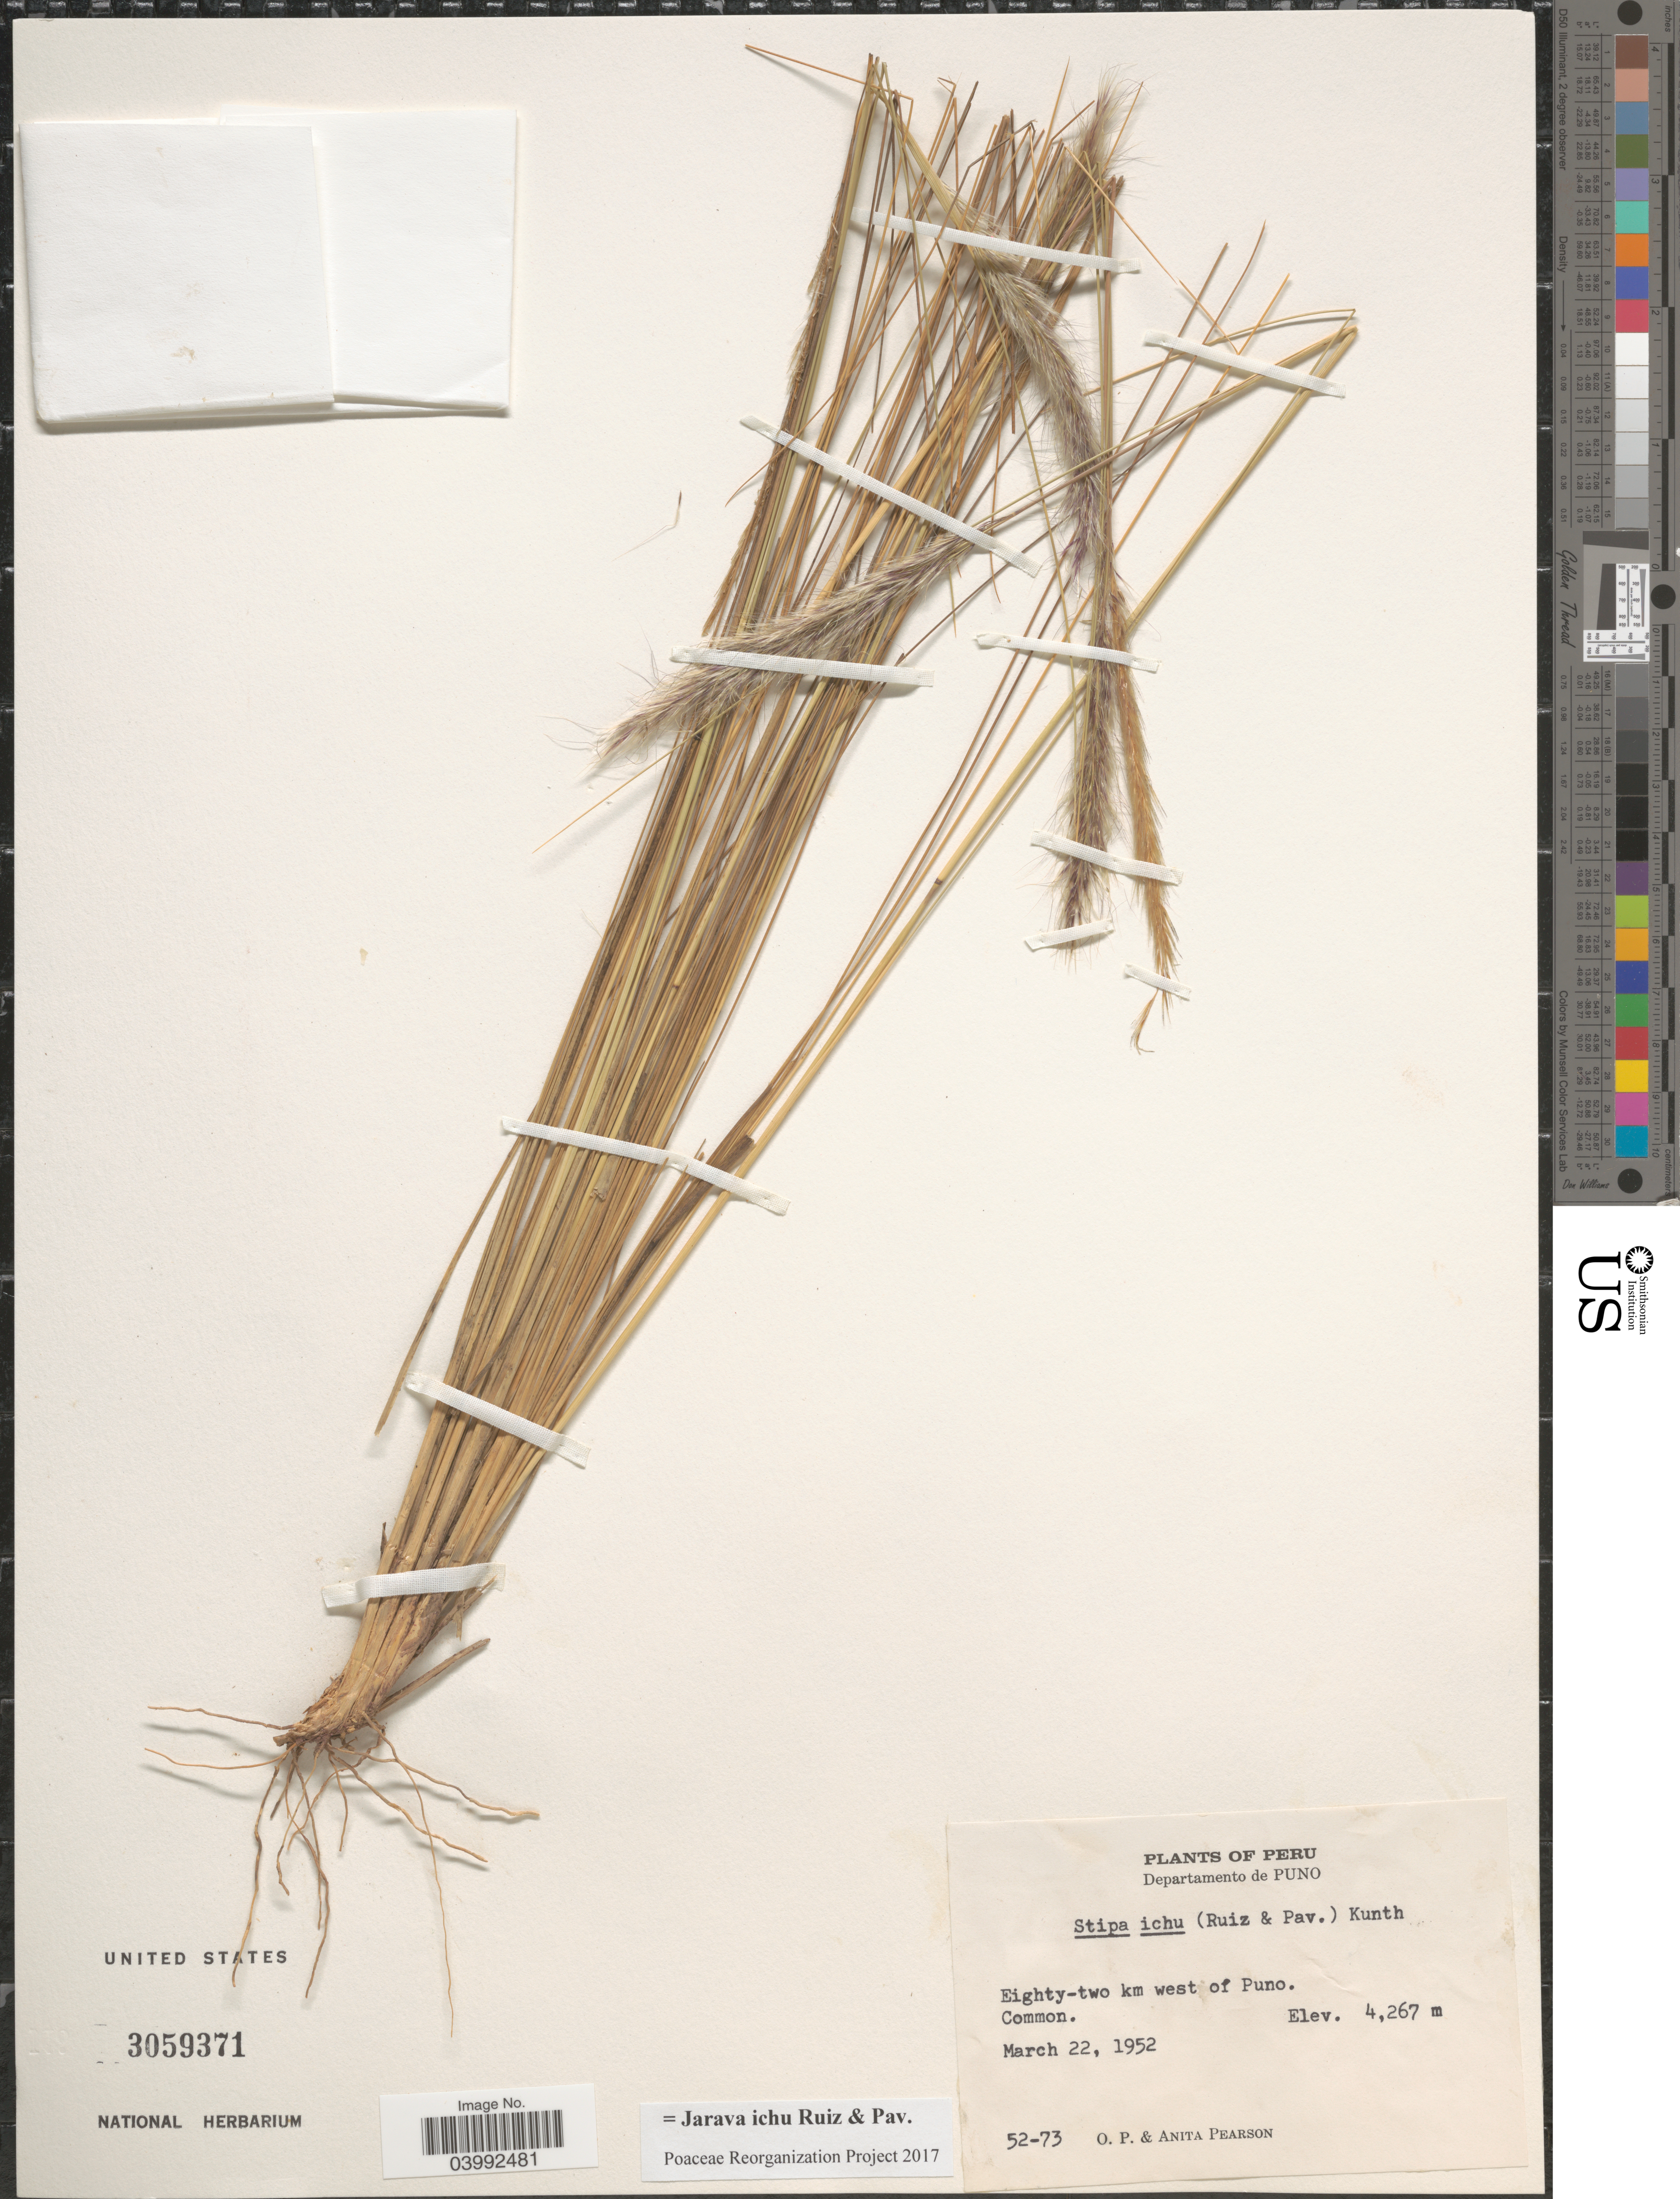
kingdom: Plantae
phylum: Tracheophyta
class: Liliopsida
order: Poales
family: Poaceae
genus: Jarava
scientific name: Jarava ichu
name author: Ruiz & Pav.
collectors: O. P. Pearson & A. Pearson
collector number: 52-73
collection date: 1952-03-22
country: Peru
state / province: Puno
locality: Departamento de Puno. Eighty-two km west of Puno.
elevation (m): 4267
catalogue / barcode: US 3059371